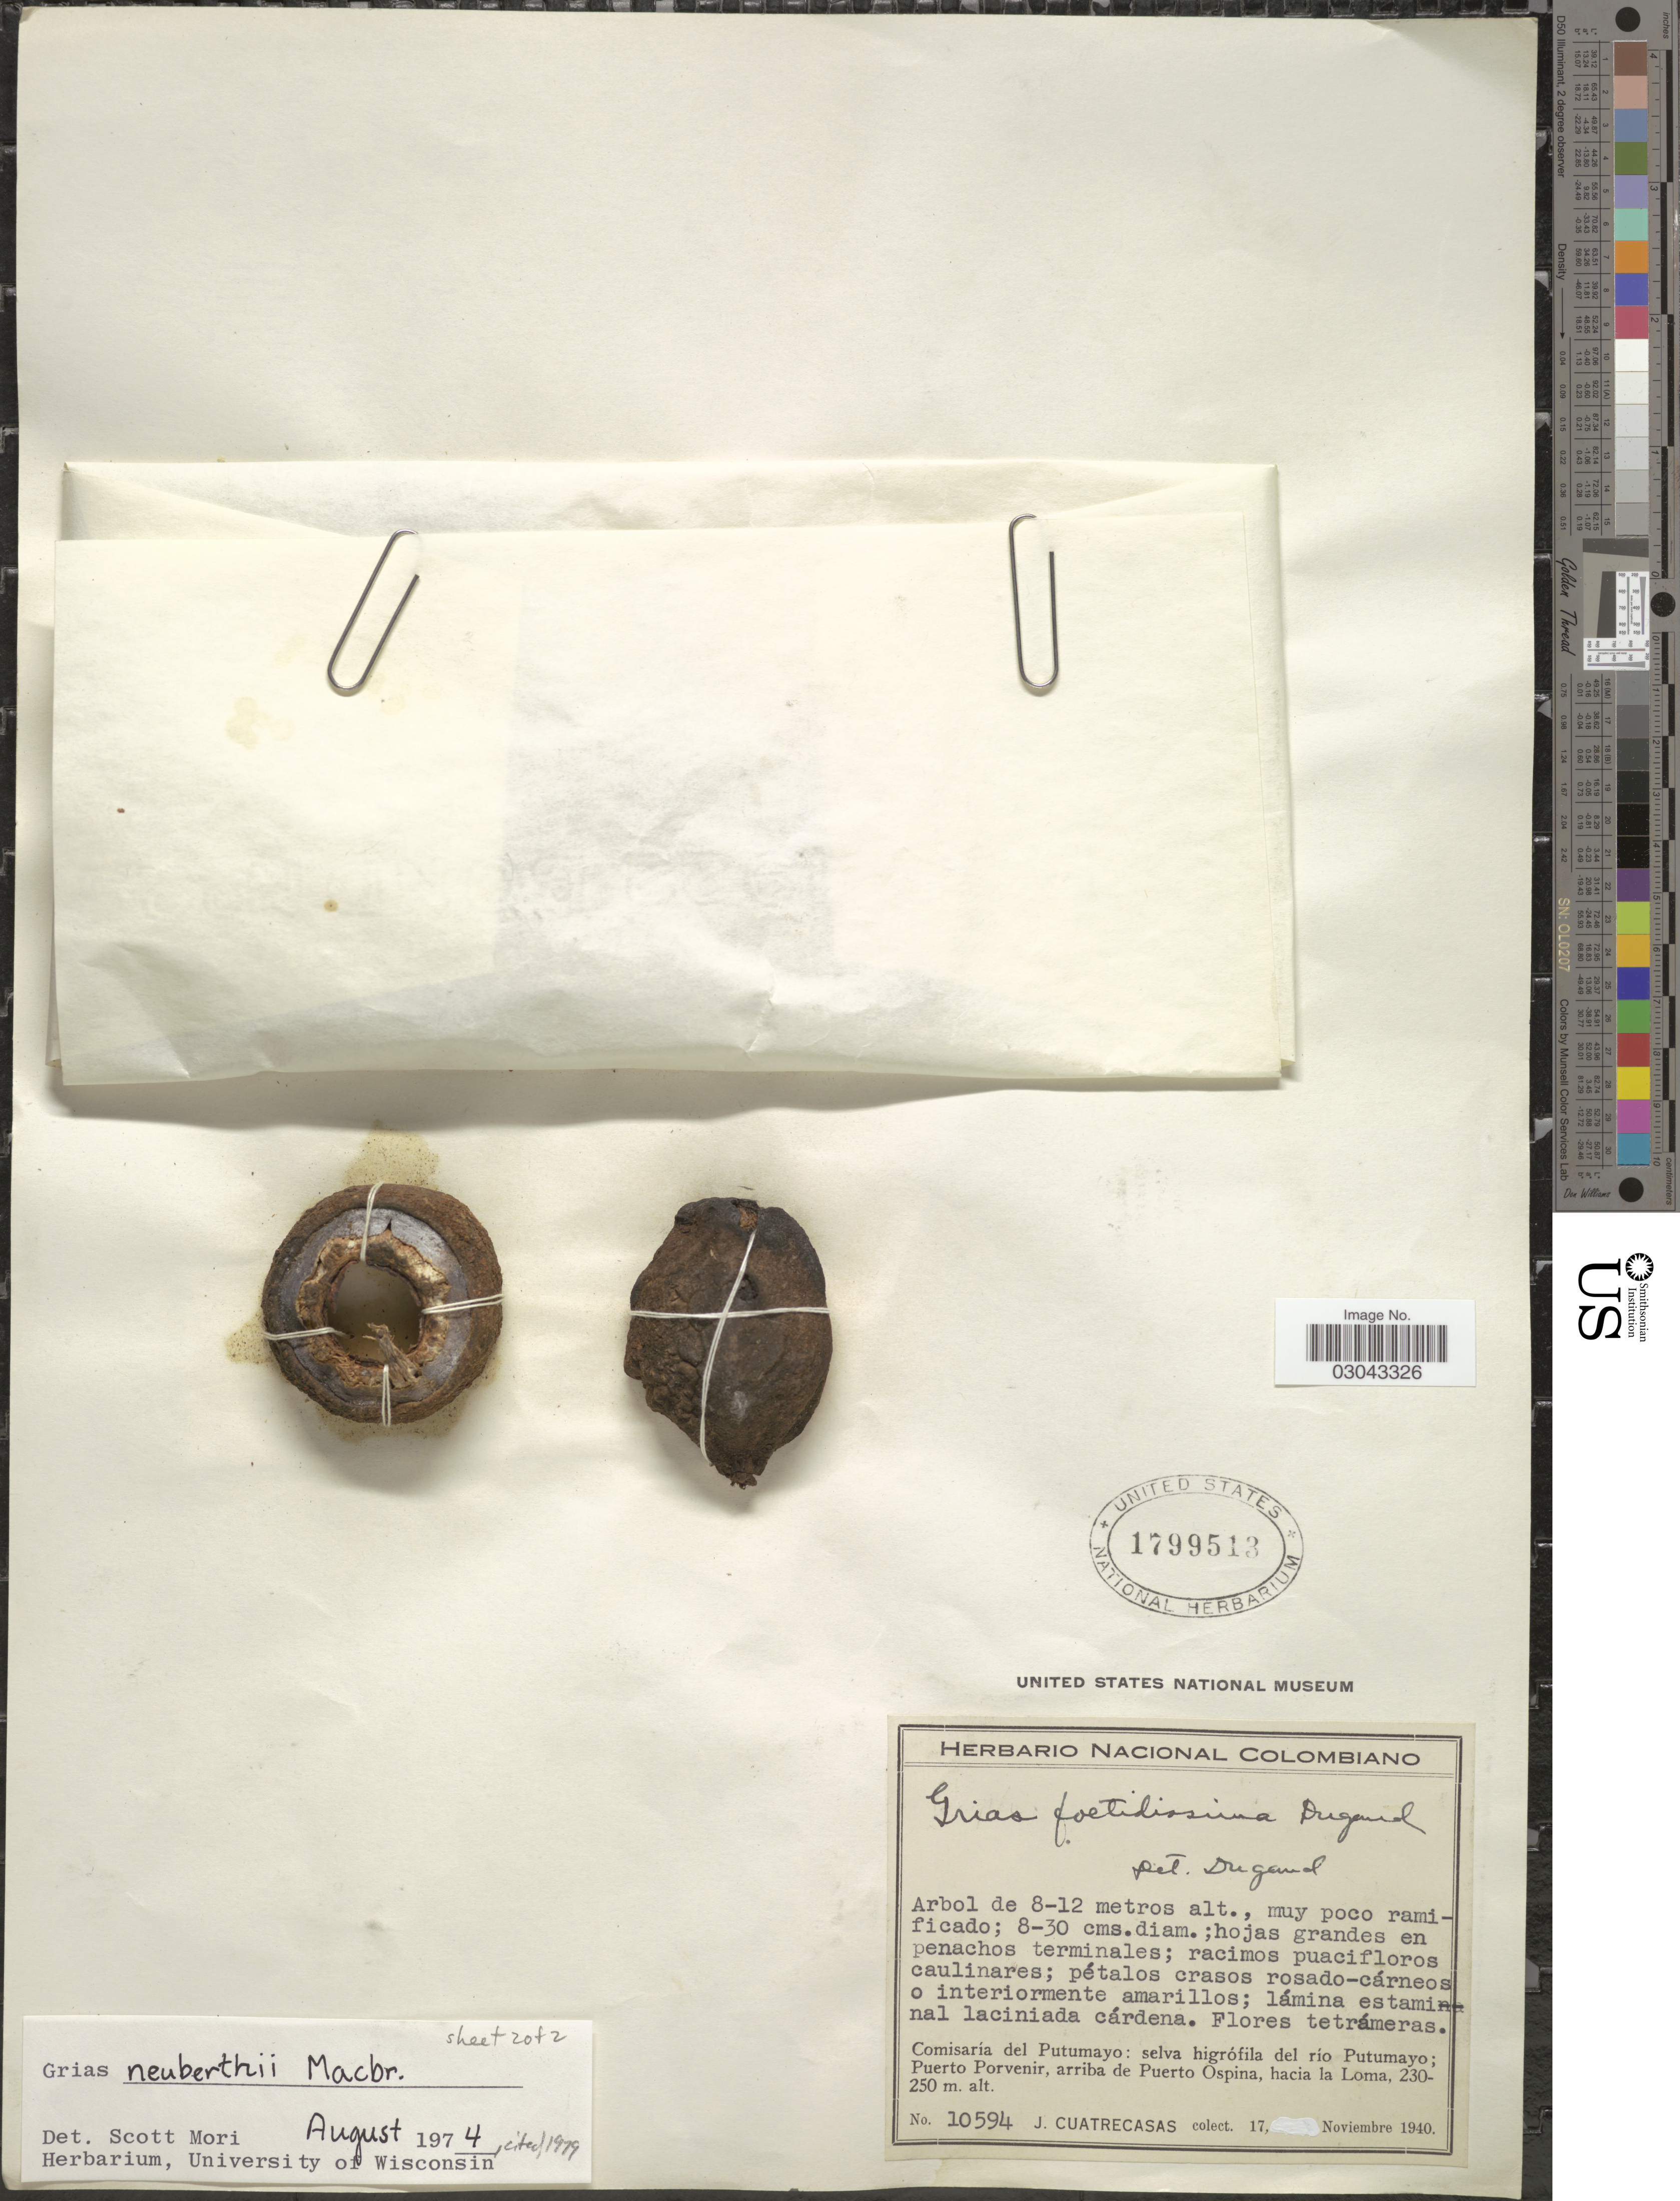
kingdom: Plantae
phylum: Tracheophyta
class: Magnoliopsida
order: Ericales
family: Lecythidaceae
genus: Grias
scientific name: Grias neuberthii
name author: J.F. Macbr.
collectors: J. Cuatrecasas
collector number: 10594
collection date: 1940-11-17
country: Colombia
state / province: Putumayo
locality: Comisaría del Putumayo: selva higrófila del río Putumayo; Puerto Porvenir, arriba de Puerto Ospina, hacia la Loma.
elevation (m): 230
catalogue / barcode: US 1799513